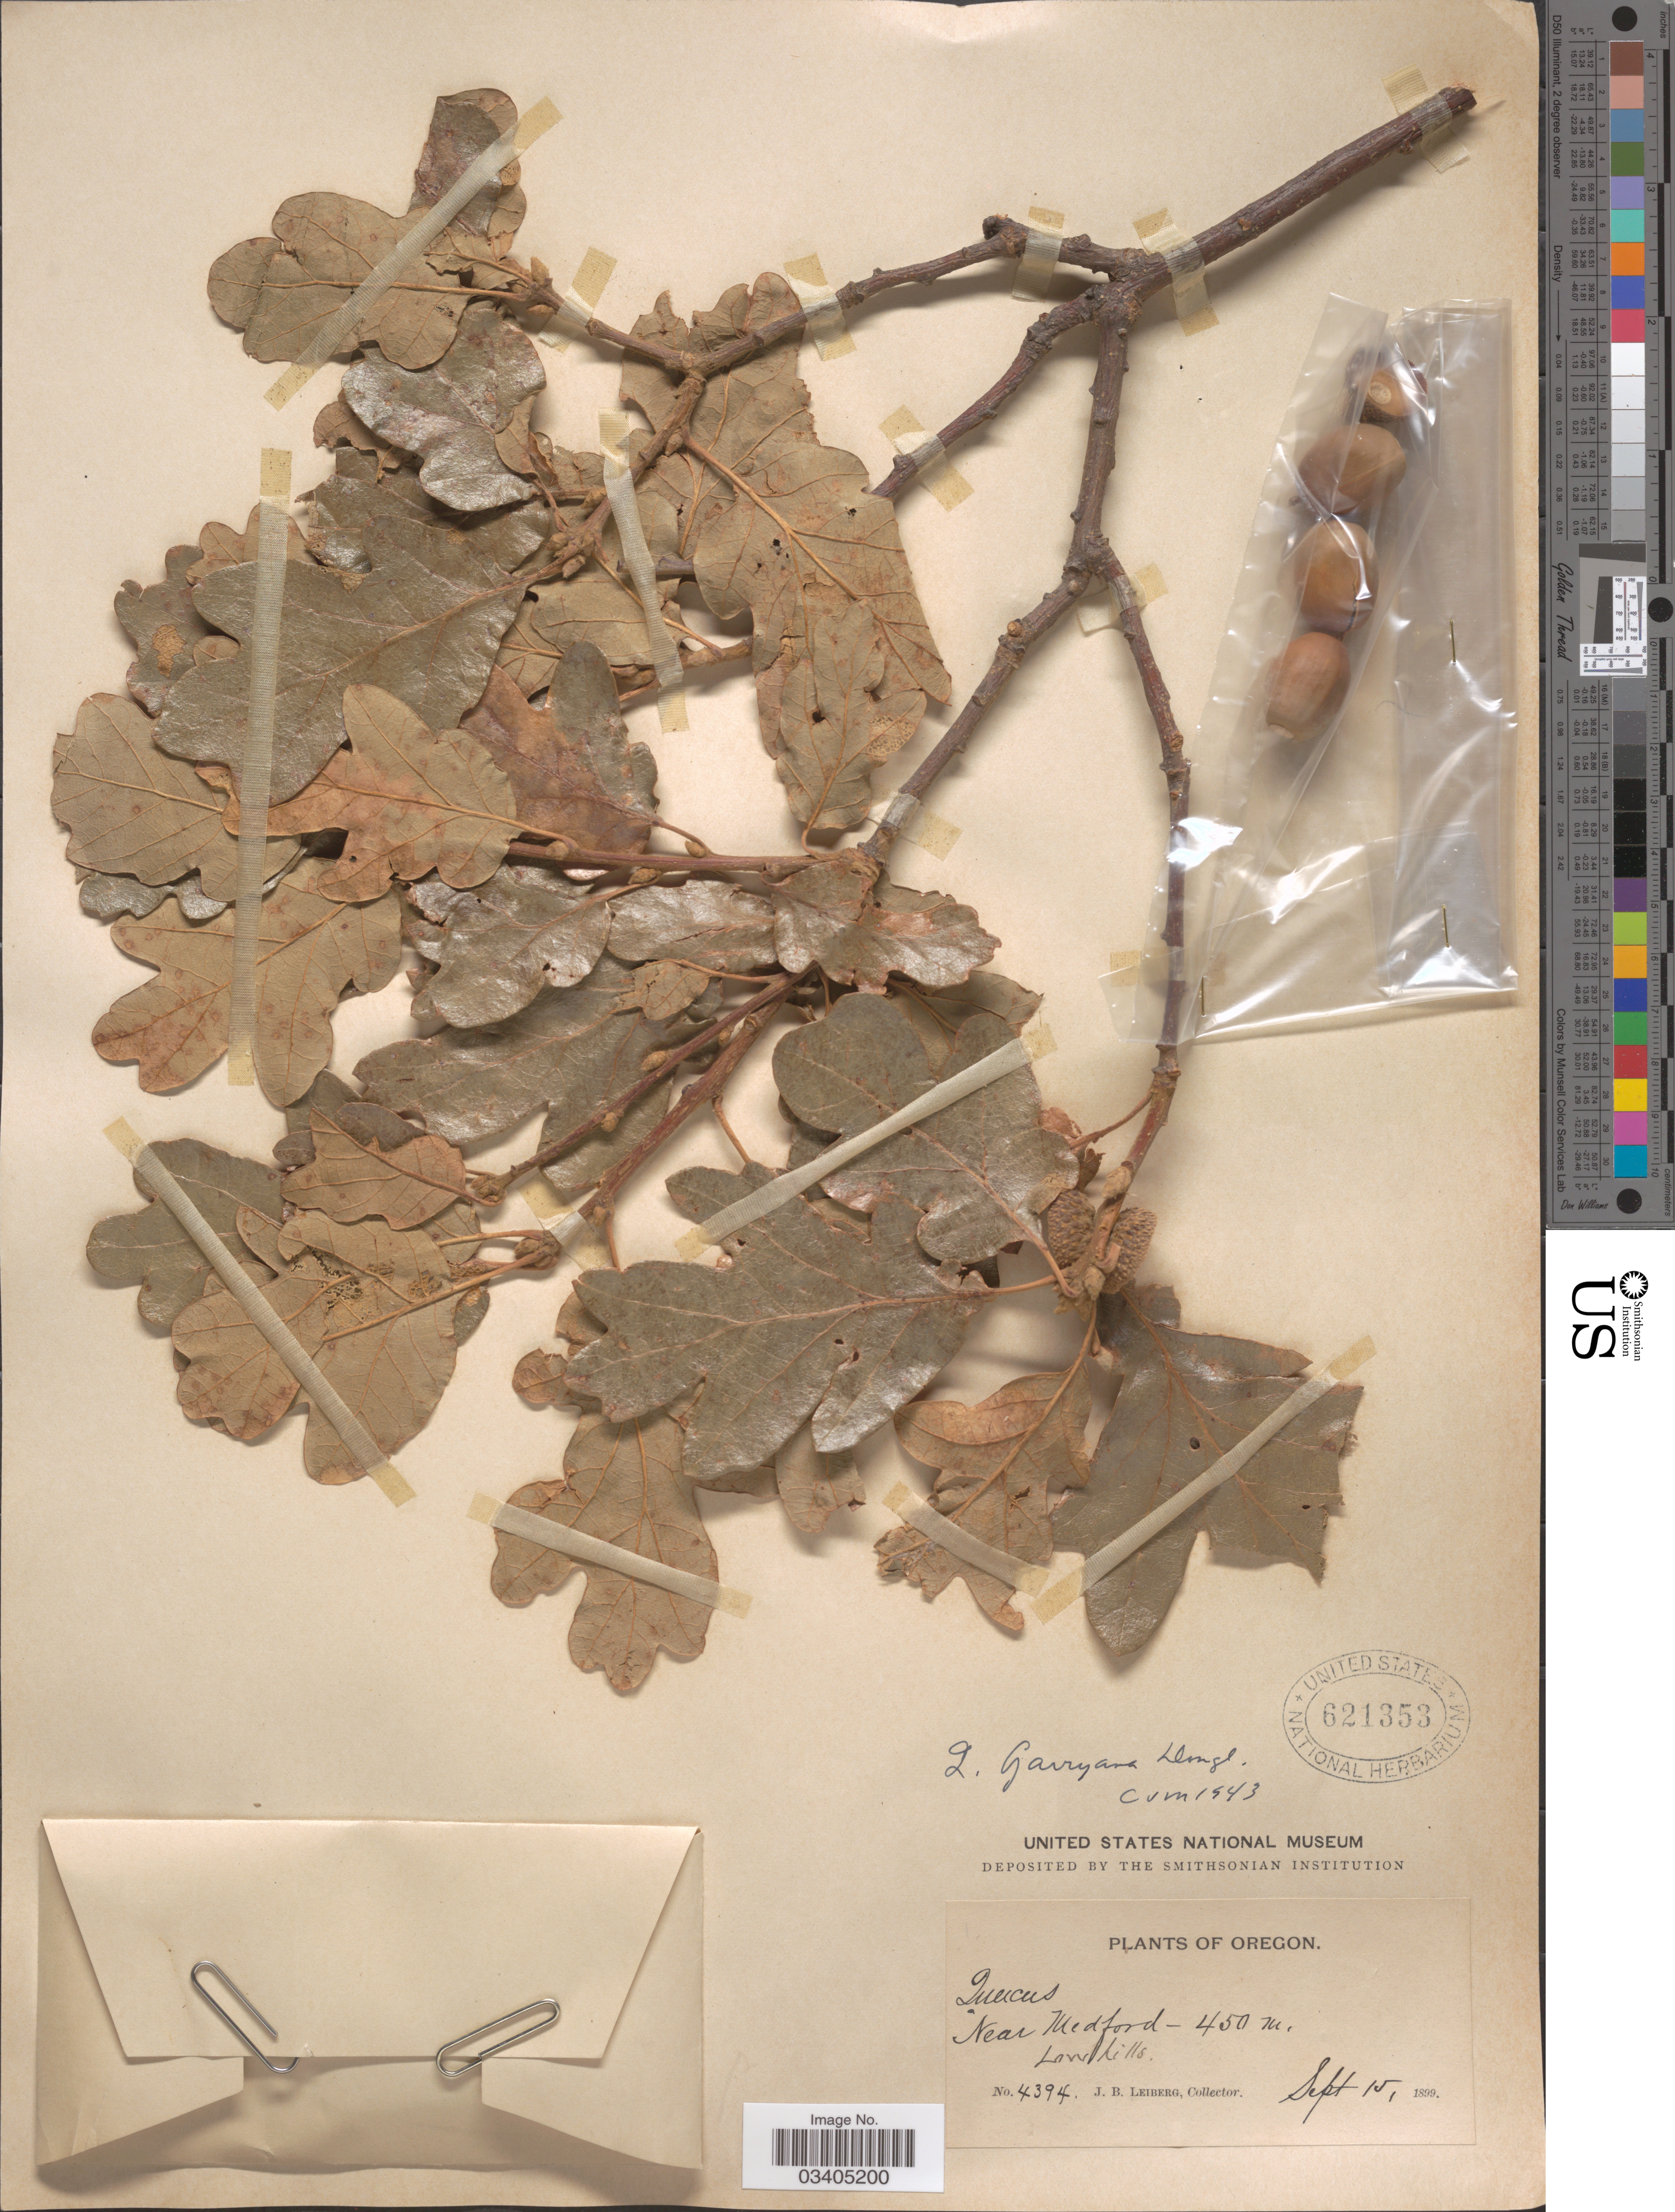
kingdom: Plantae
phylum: Tracheophyta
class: Magnoliopsida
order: Fagales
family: Fagaceae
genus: Quercus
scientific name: Quercus garryana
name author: Douglas ex Hook.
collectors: J. B. Leiberg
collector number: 4394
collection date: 1899-09-15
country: United States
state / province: Oregon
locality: Near Medford. Low hills.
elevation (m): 450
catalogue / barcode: US 621353